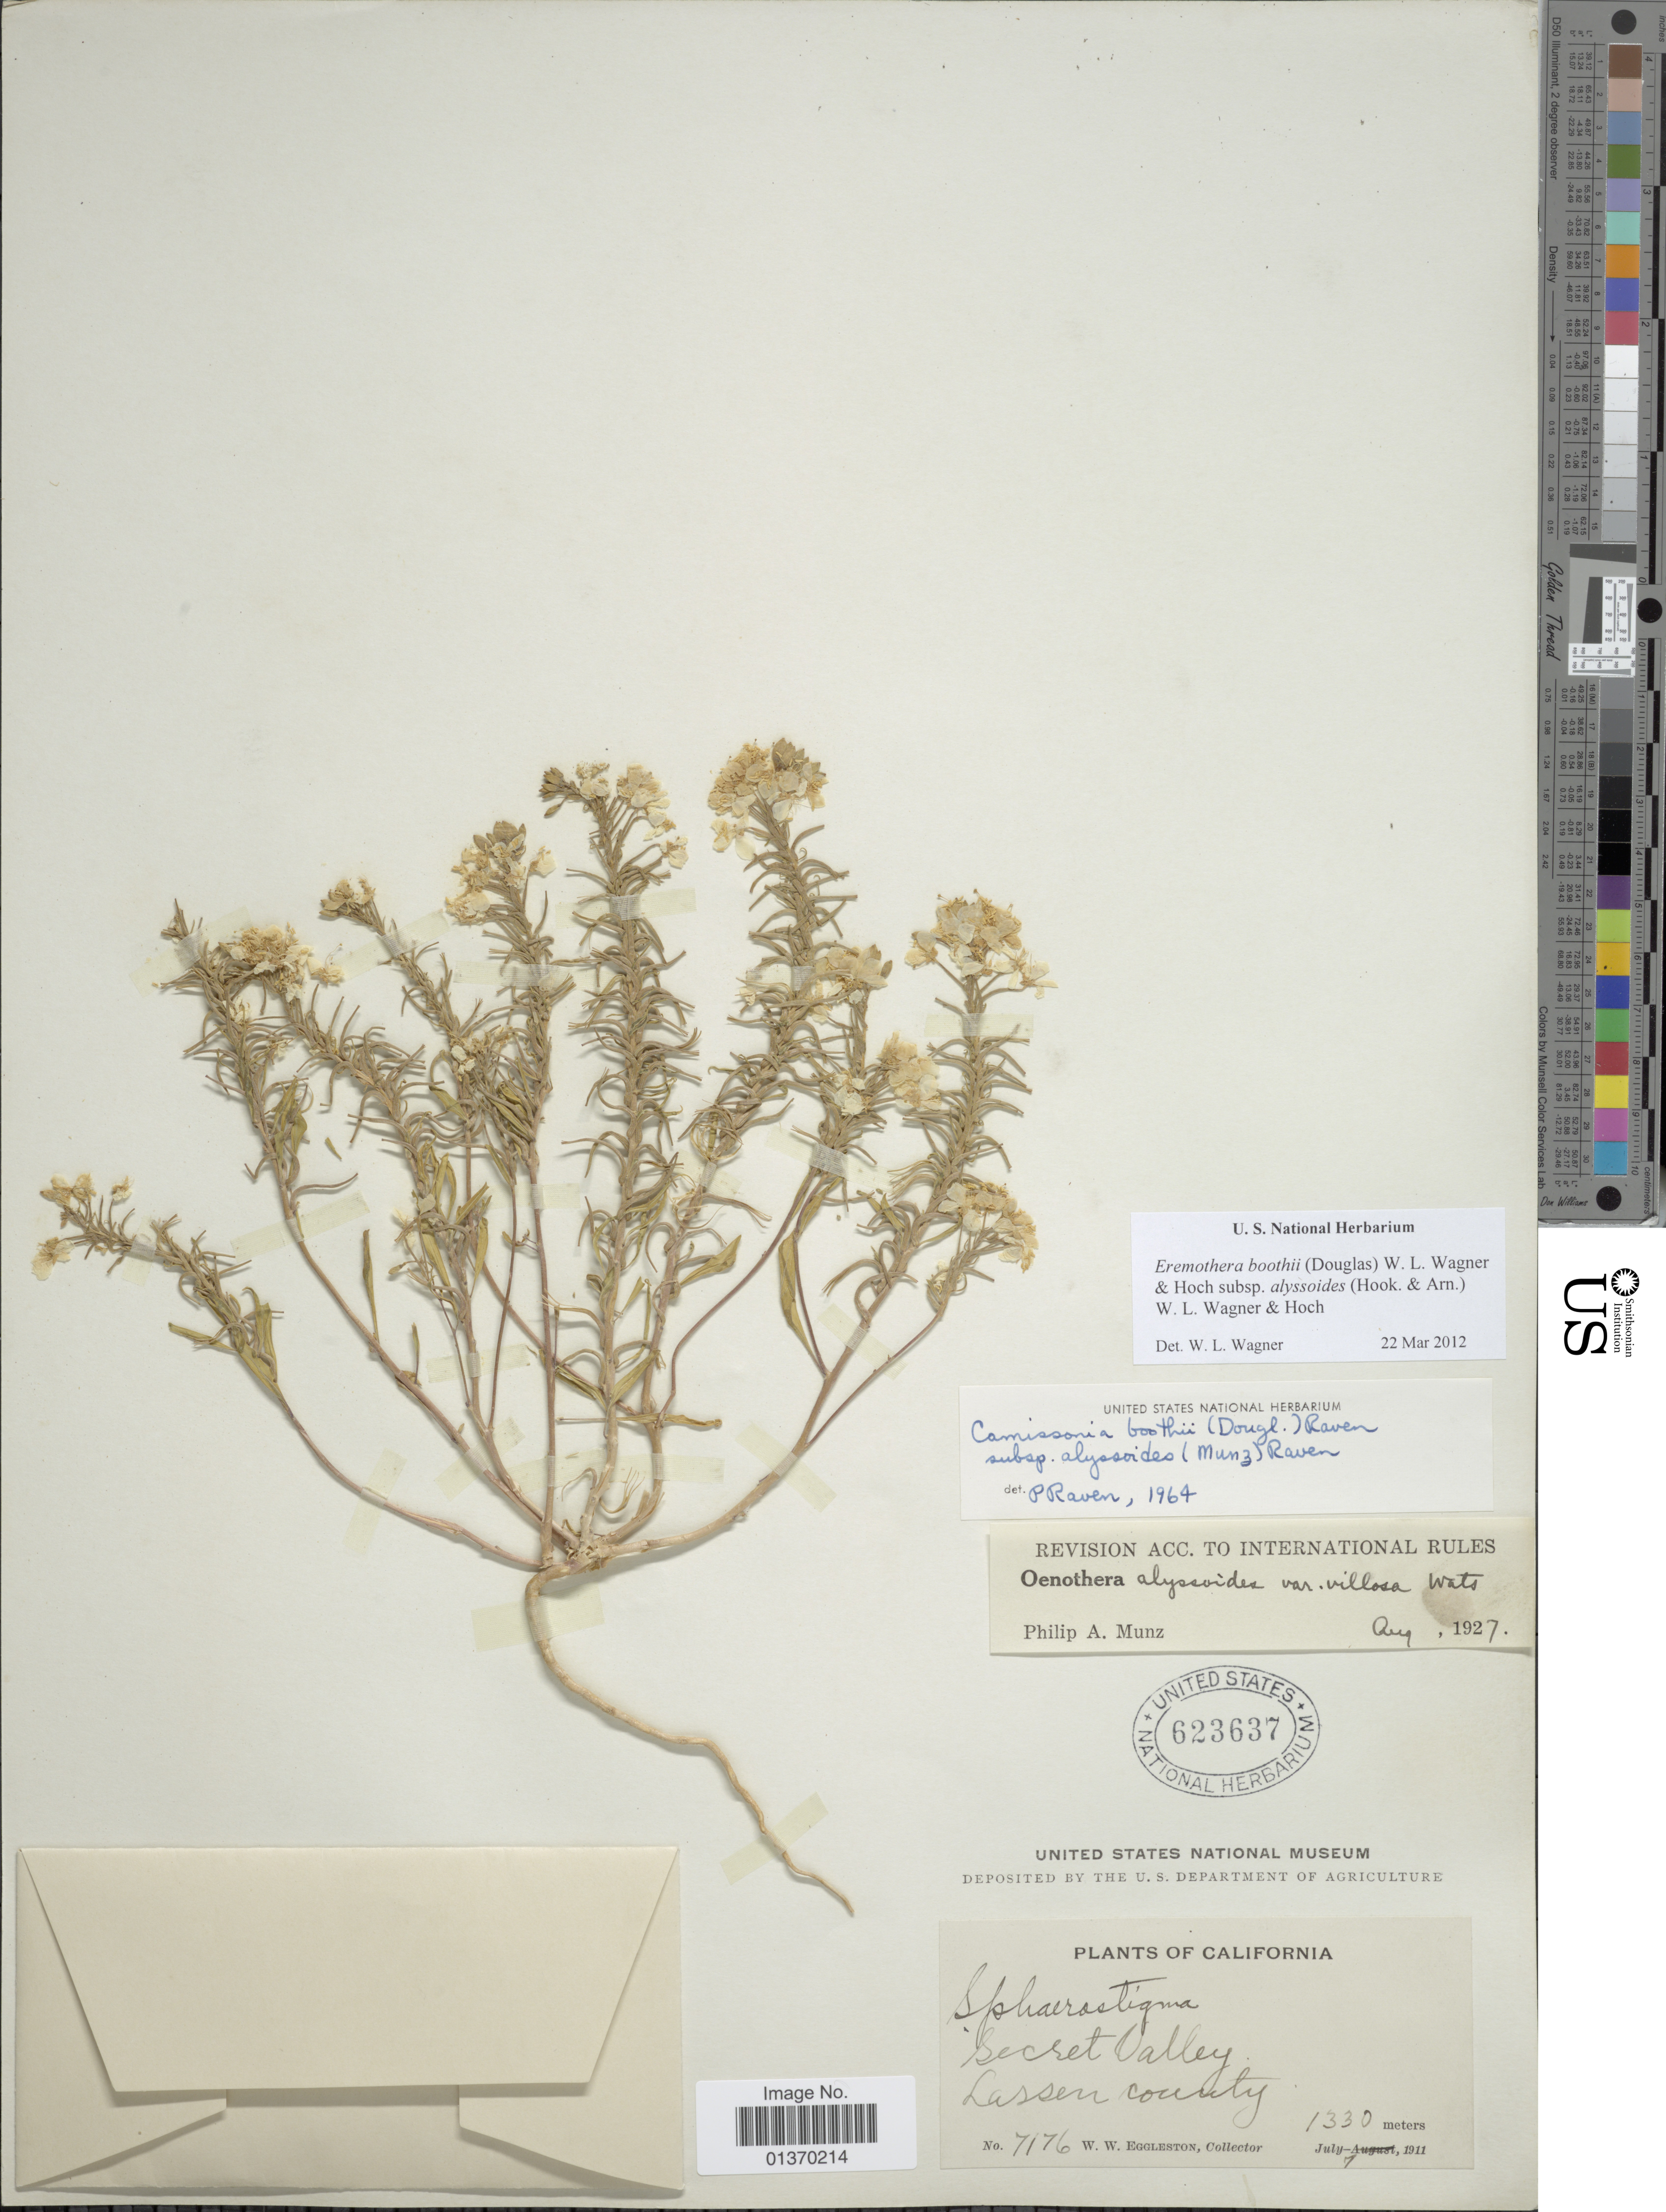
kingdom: Plantae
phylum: Tracheophyta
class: Magnoliopsida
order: Myrtales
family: Onagraceae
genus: Eremothera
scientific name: Eremothera boothii subsp. alyssoides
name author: (Hook. & Arn.) W.L. Wagner & Hoch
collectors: W. W. Eggleston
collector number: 7176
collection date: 1911-07-07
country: United States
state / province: California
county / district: Lassen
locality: Secret Valley, Lassen county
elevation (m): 1330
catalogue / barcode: US 623637